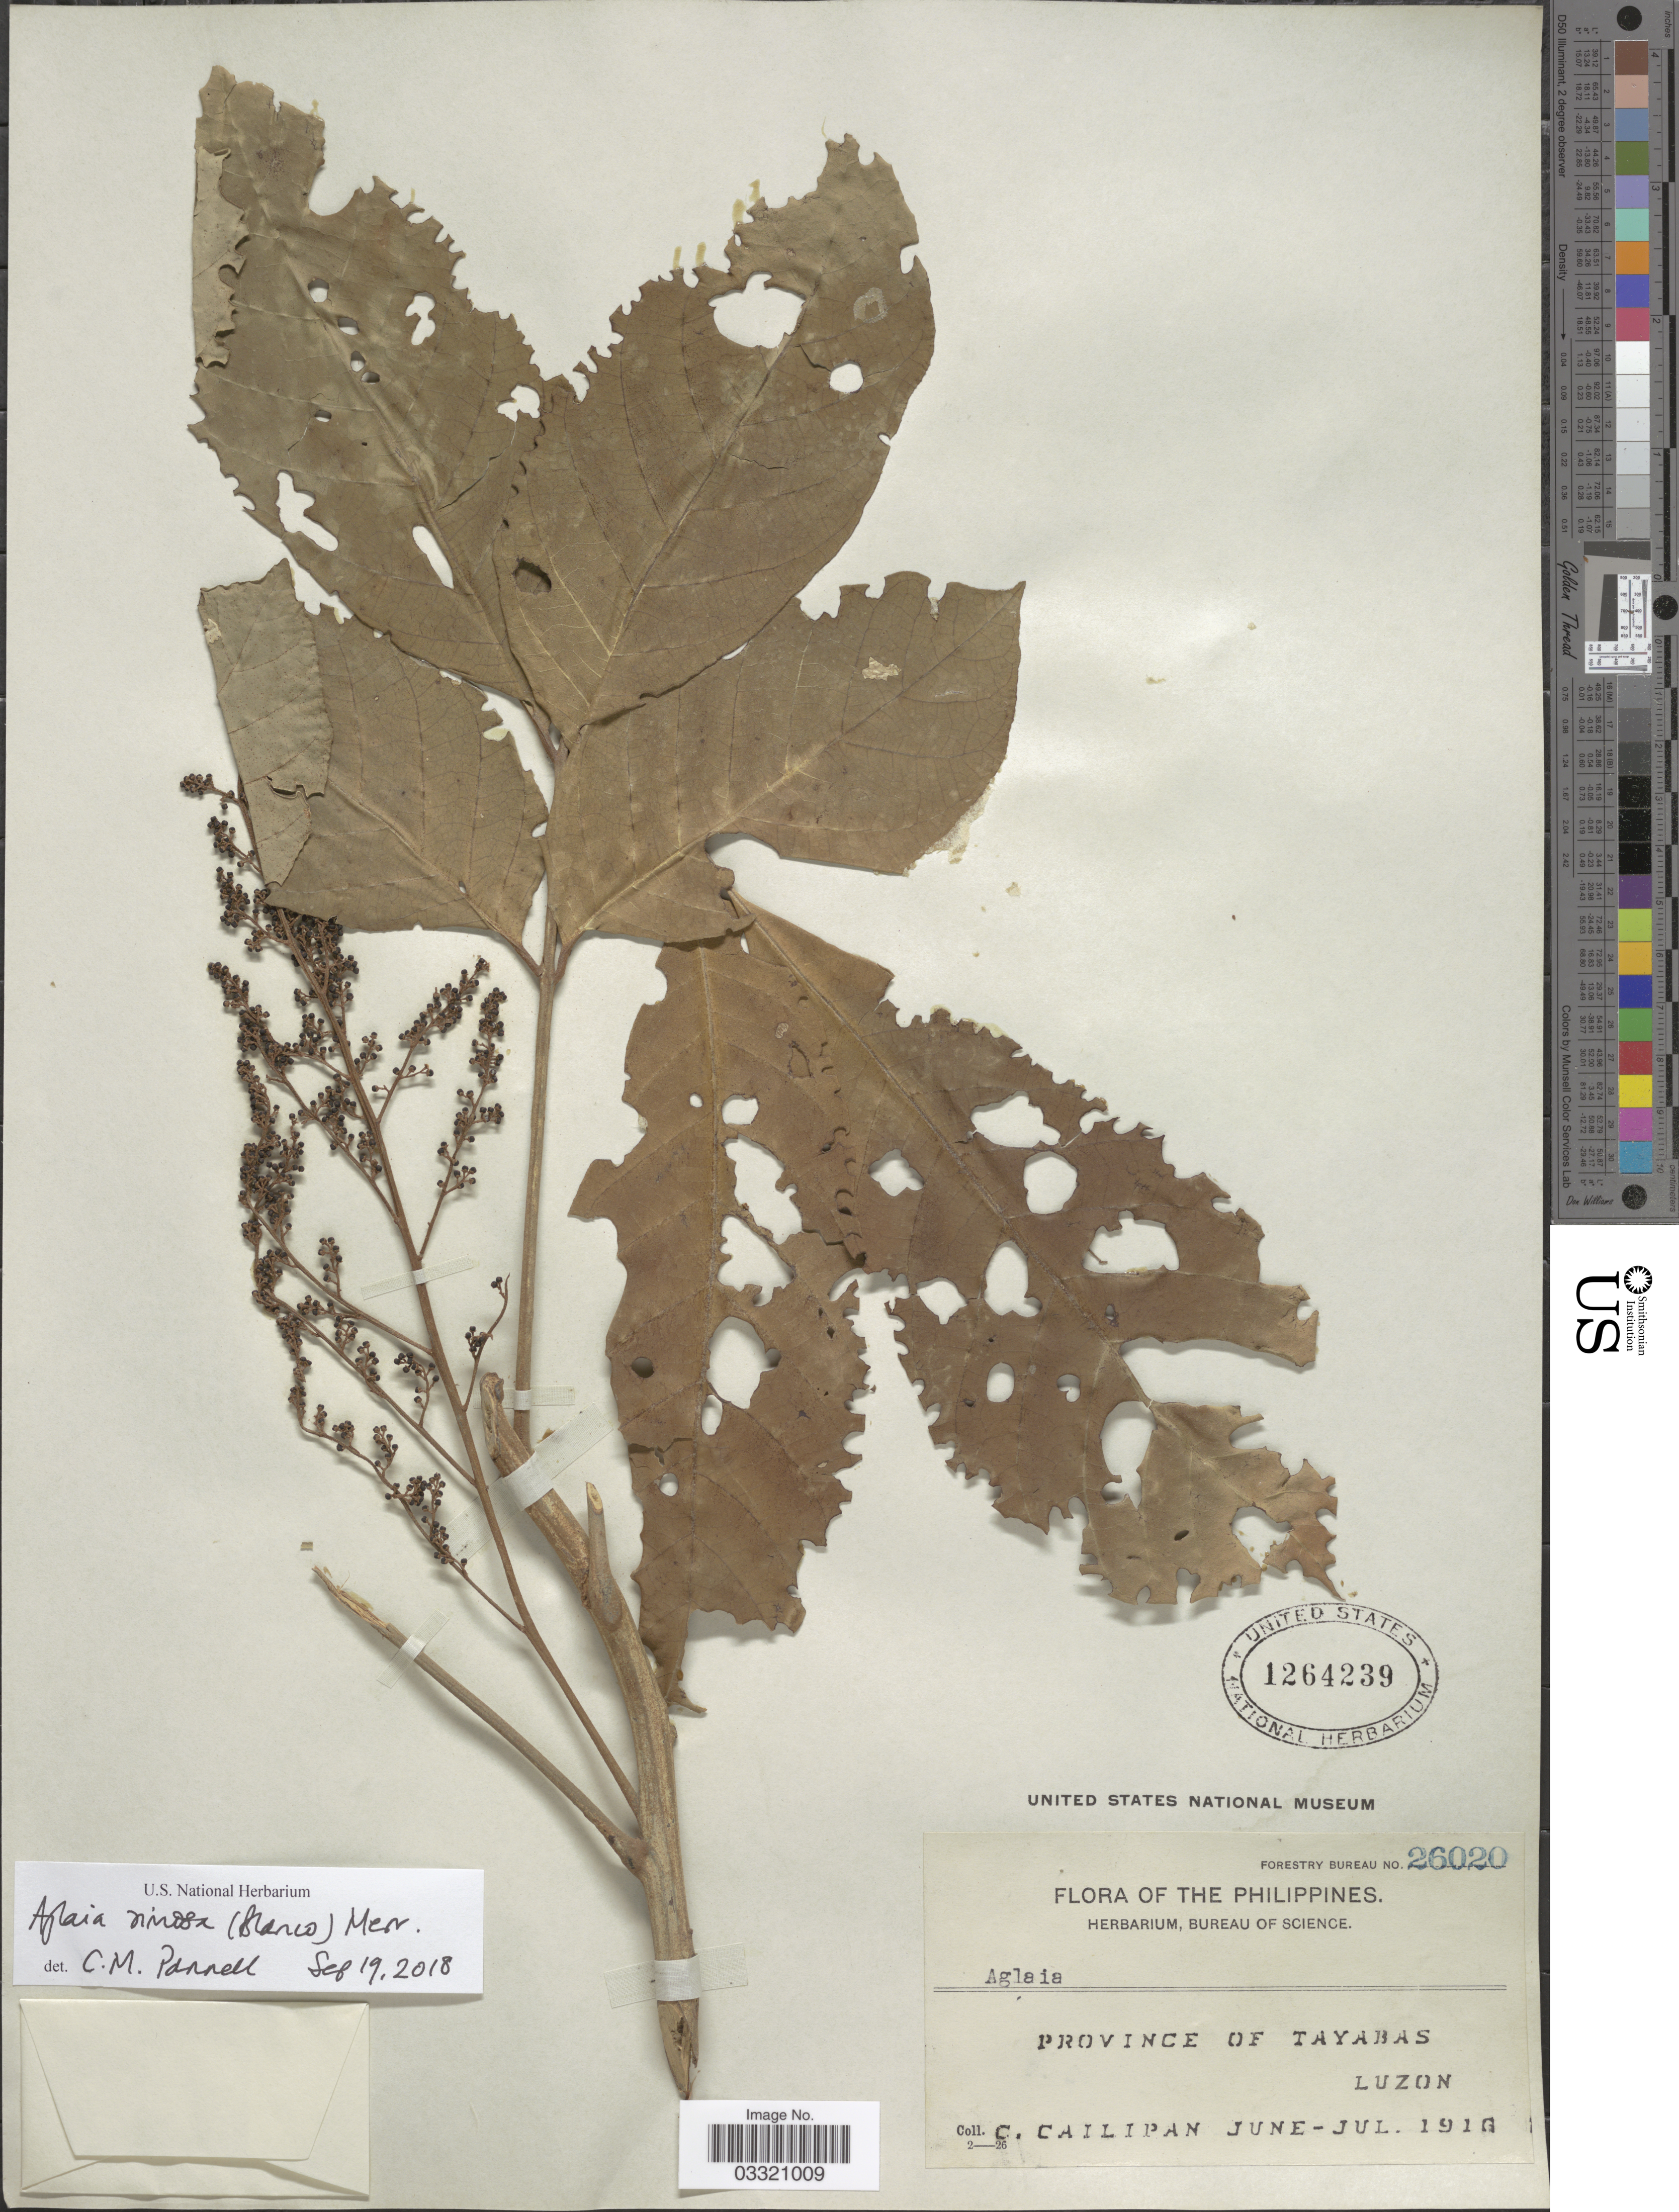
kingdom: Plantae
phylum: Tracheophyta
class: Magnoliopsida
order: Sapindales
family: Meliaceae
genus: Aglaia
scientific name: Aglaia rimosa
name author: (Blanco) Merr.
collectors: C. Cailipan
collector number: Forestry Bureau 26020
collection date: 1910-06/1910-07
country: Philippines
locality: Province of Tayabas. Luzon.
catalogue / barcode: US 1264239